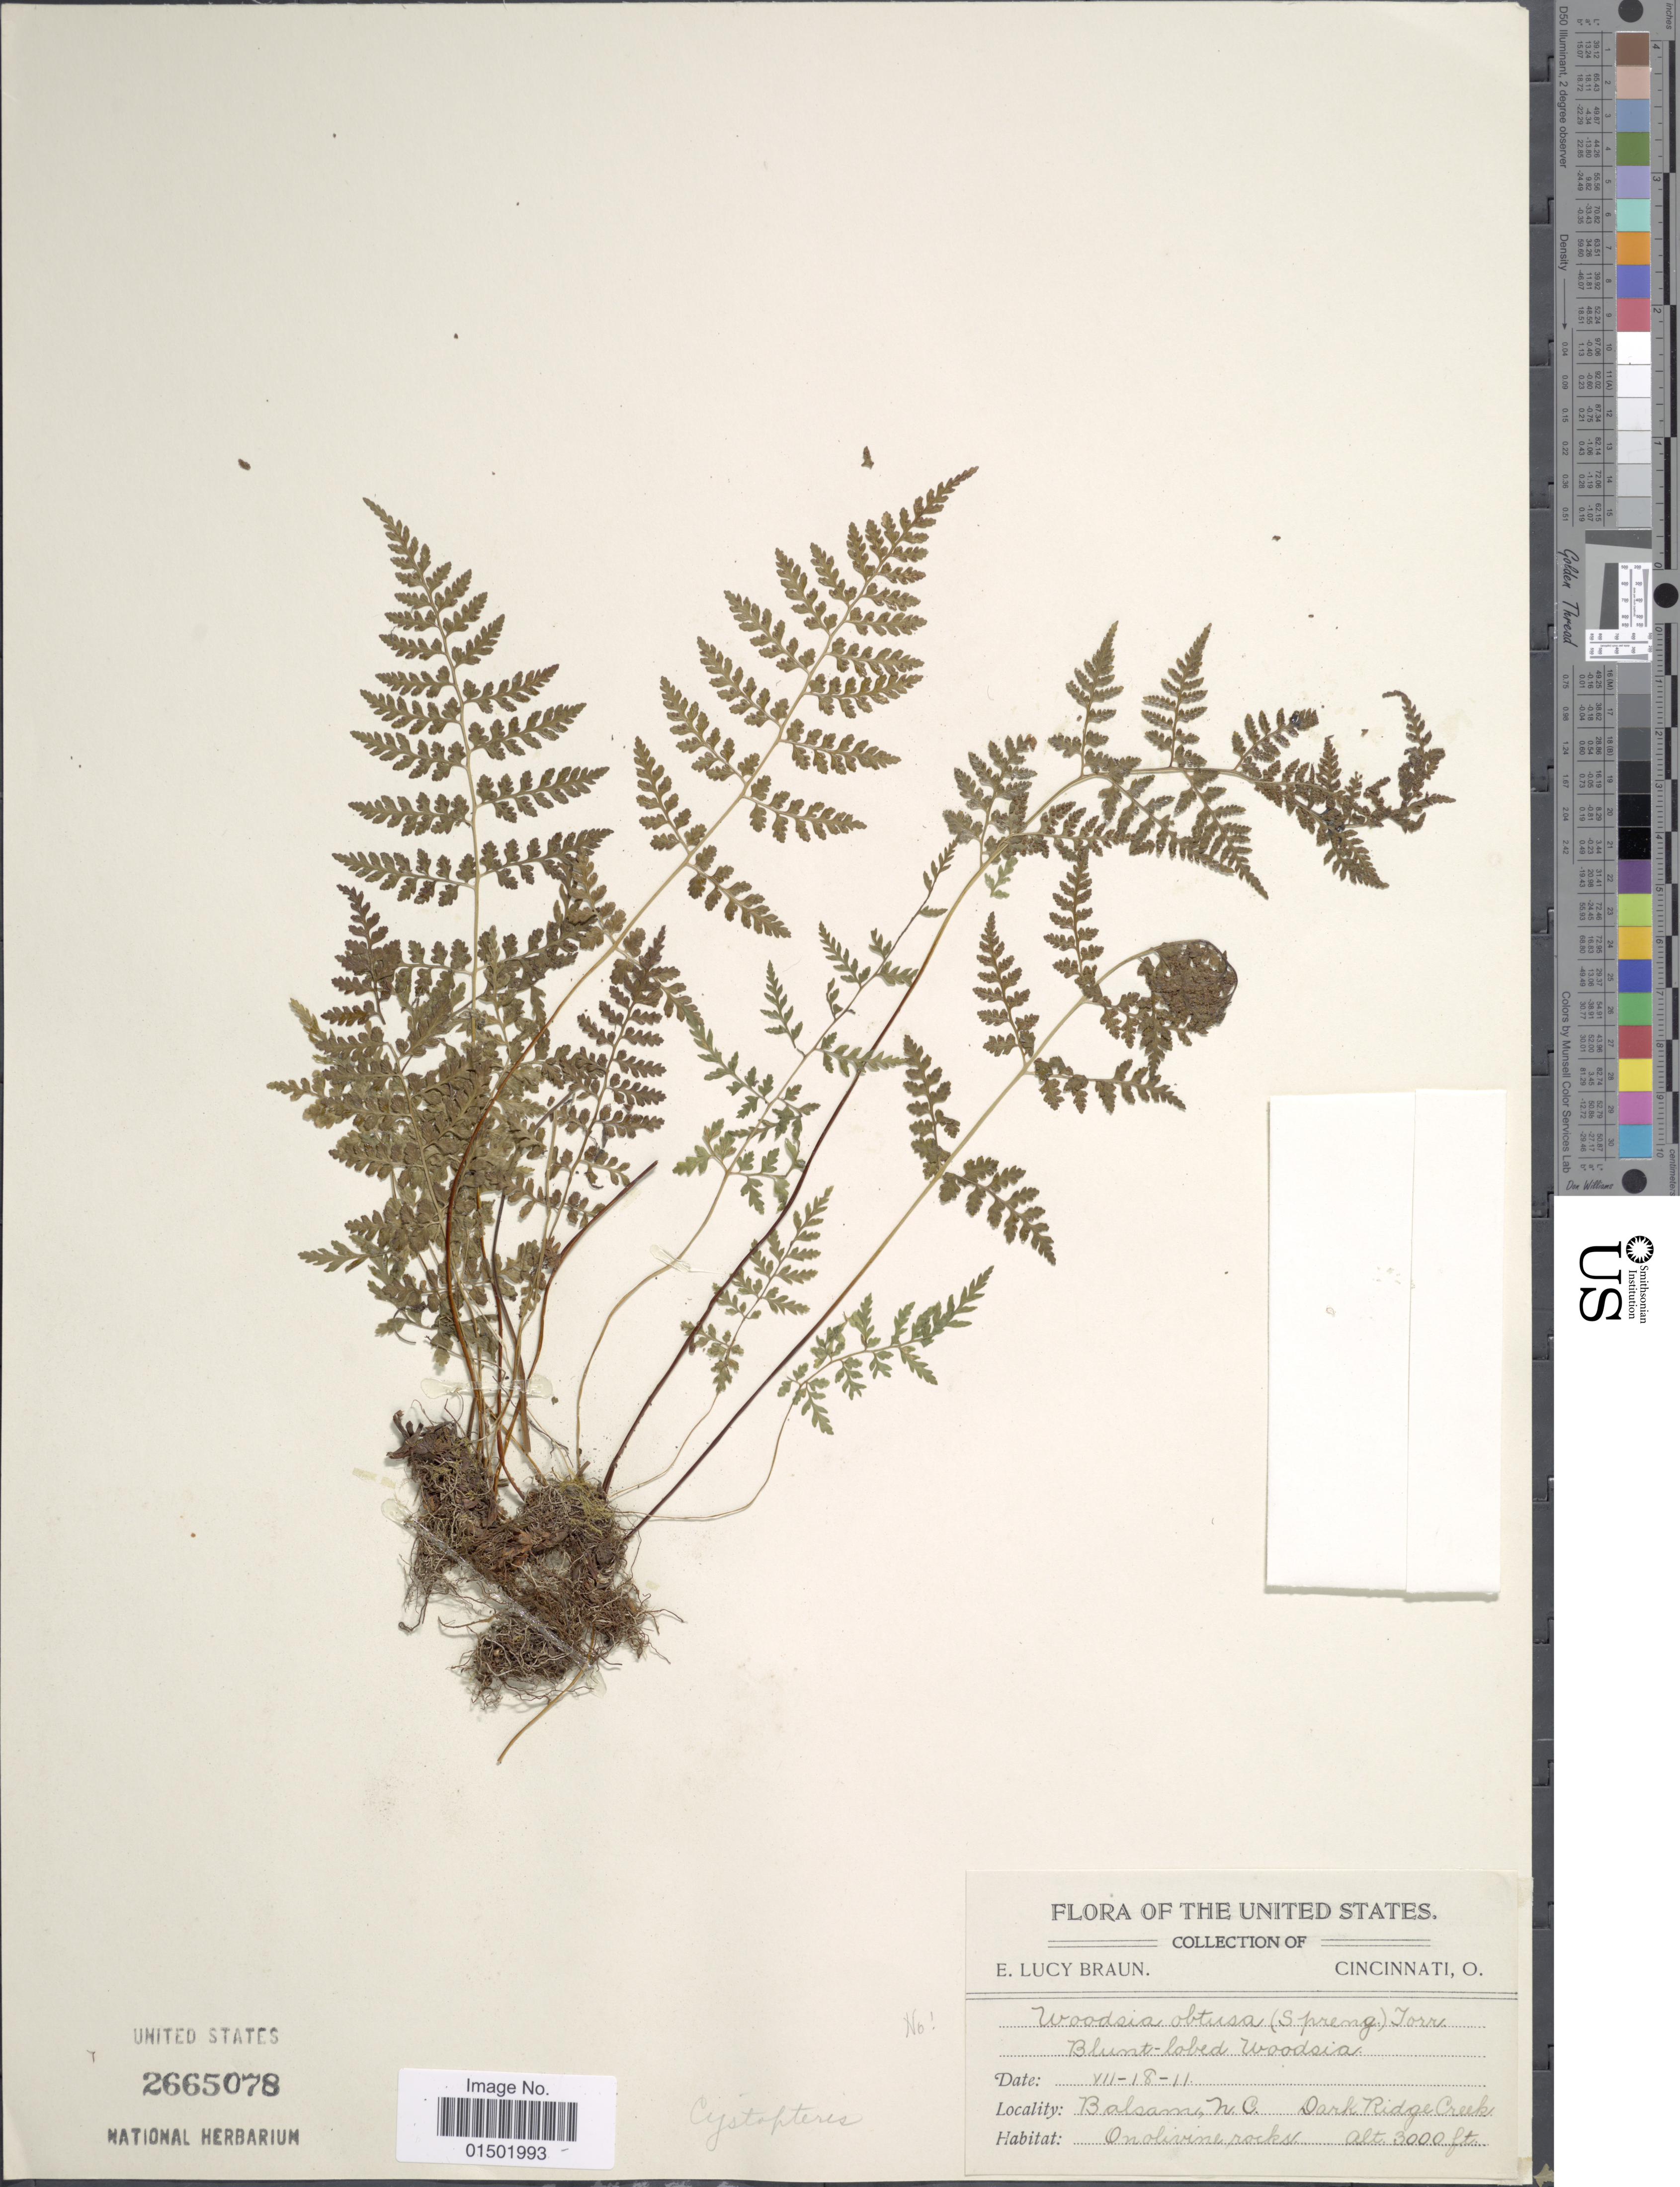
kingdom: Plantae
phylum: Tracheophyta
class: Polypodiopsida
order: Polypodiales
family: Cystopteridaceae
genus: Cystopteris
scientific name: Cystopteris sp.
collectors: E. L. Braun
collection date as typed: Transcribed d/m/y: 18/7/11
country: United States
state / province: North Carolina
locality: Balsam, N.C. Dark Ridge Creek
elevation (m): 914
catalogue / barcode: US 2665078